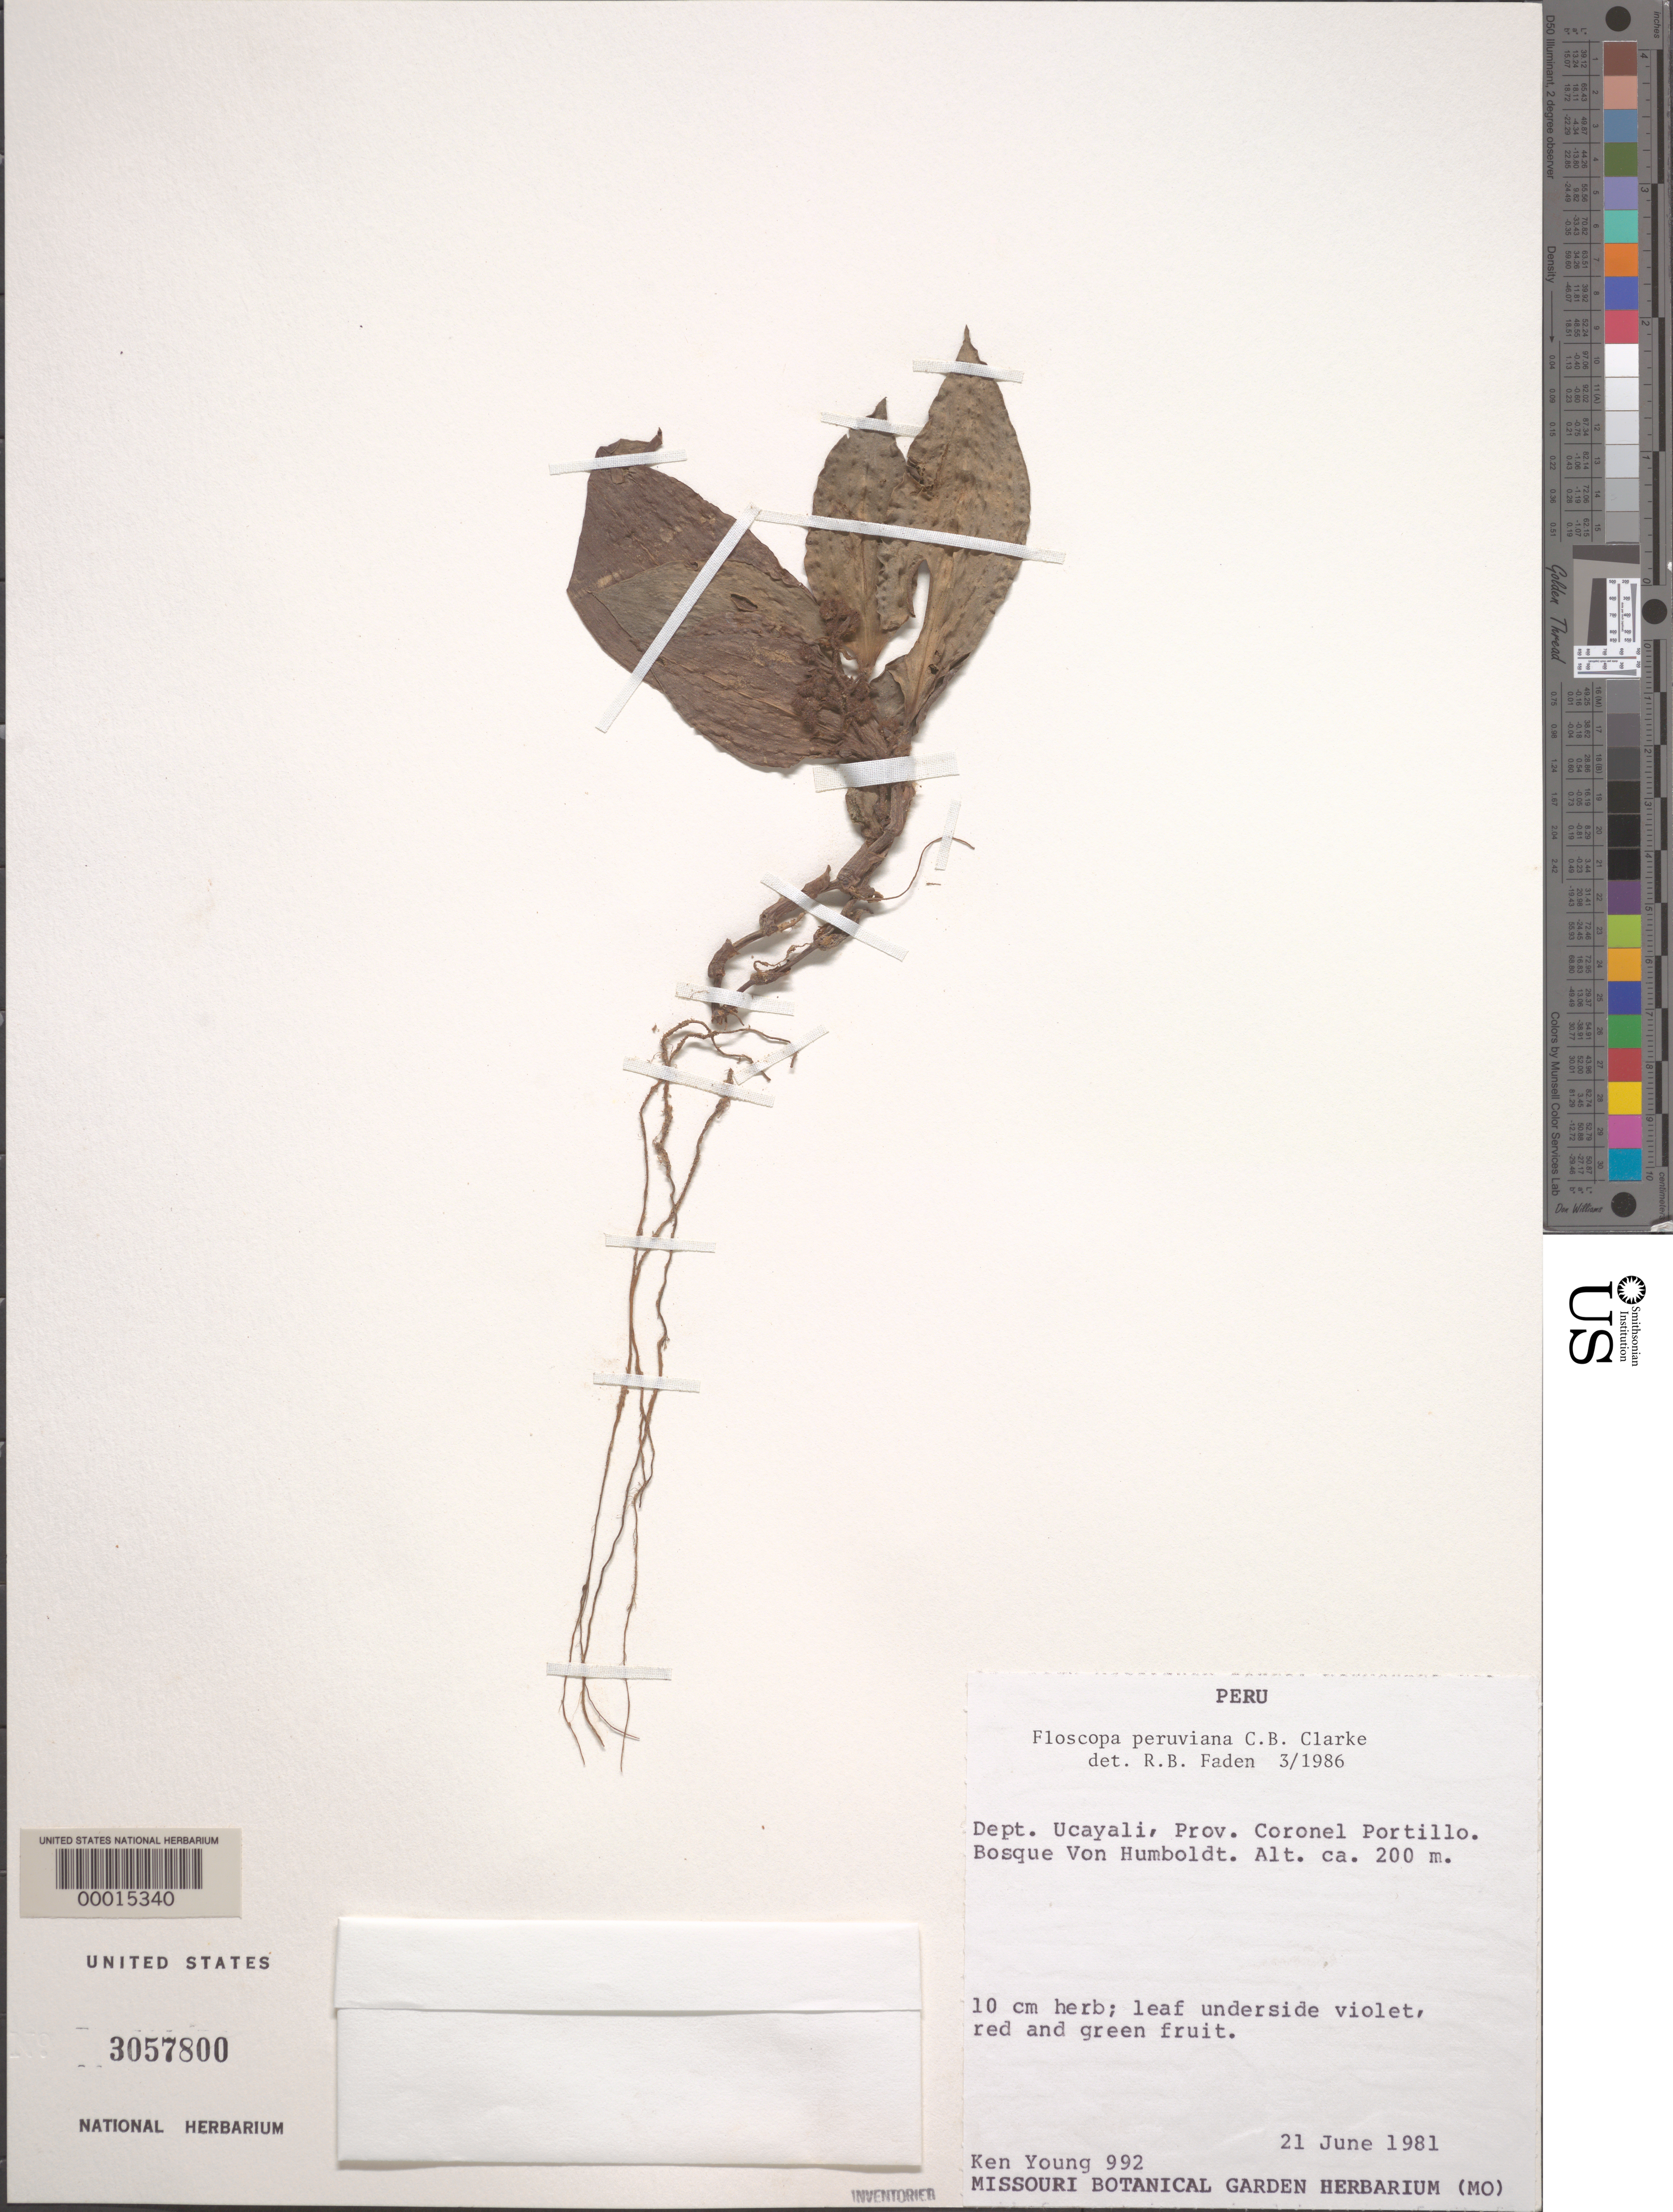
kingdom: Plantae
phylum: Tracheophyta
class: Liliopsida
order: Commelinales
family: Commelinaceae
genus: Floscopa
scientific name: Floscopa peruviana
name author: Hassk. ex C.B. Clarke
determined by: Faden, Robert B., (US), Smithsonian Institution - National Museum of Natural History (UNITED STATES)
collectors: K. Young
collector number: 992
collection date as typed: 21 Jun 1981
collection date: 1981-06-21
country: Peru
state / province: Ucayali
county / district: Coronel Portillo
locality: Coronel Portillo Prov., Forest Von Humboldt, Ucayali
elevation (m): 200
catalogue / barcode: US 3057800